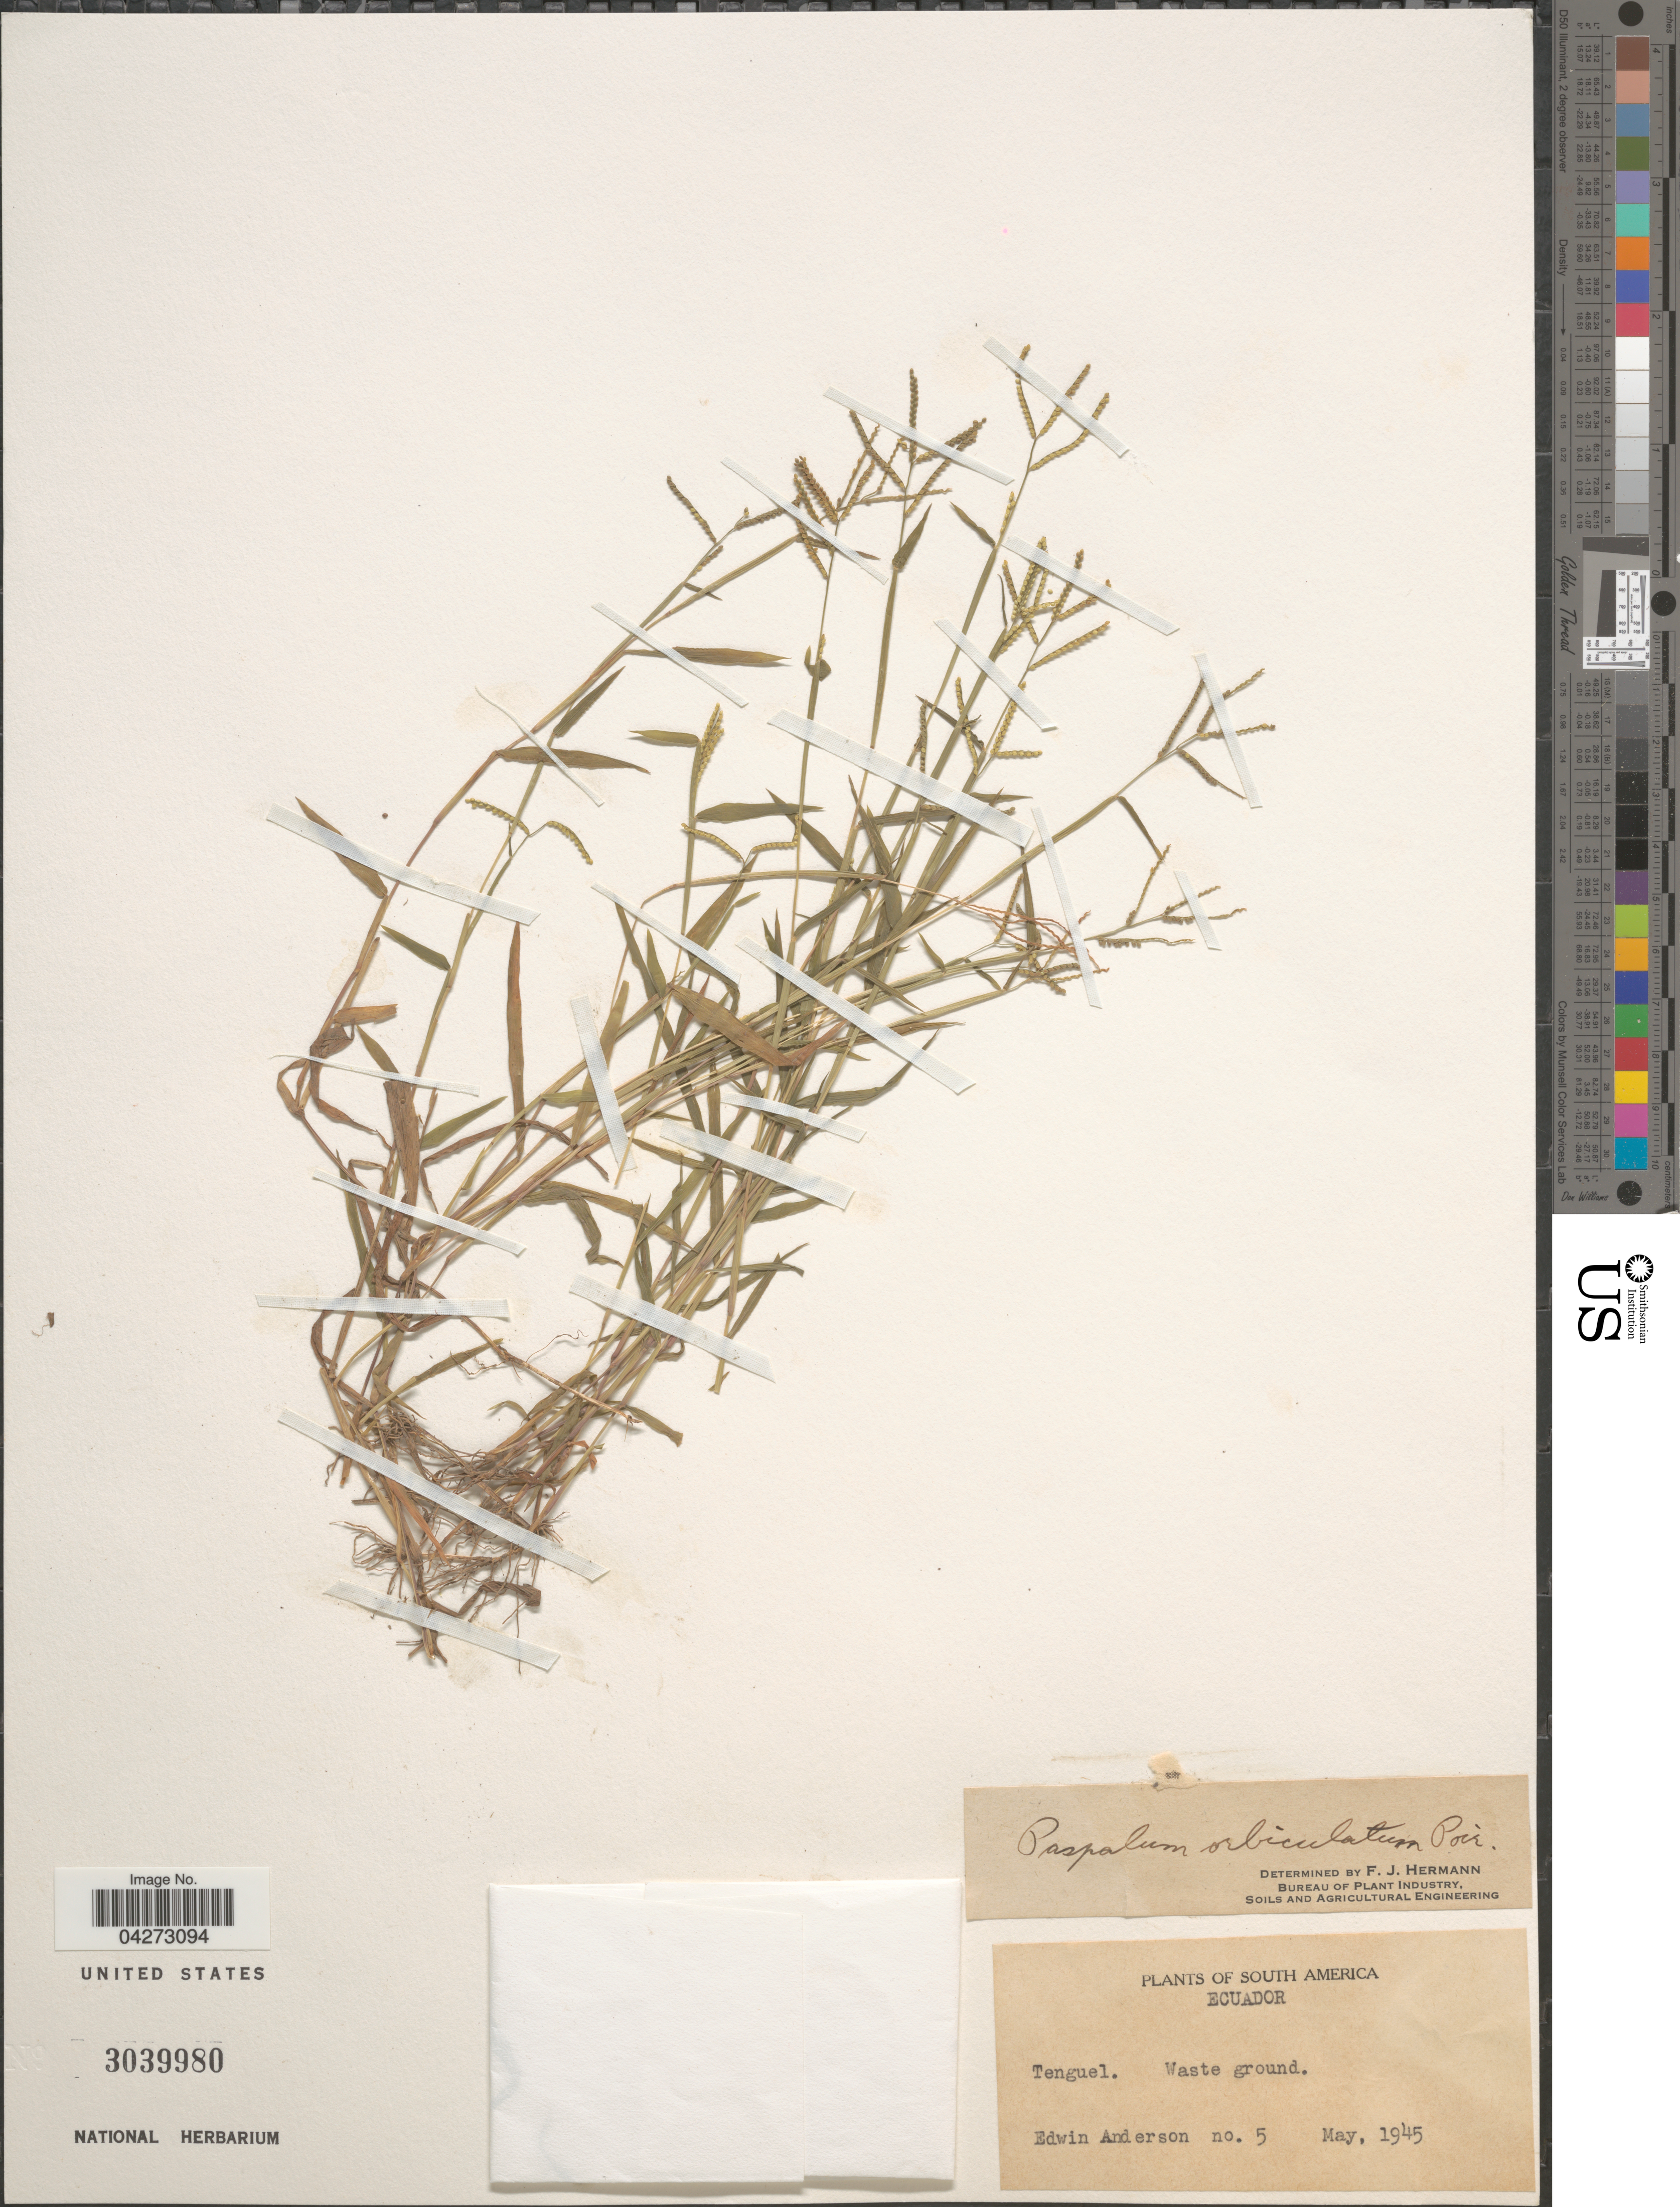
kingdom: Plantae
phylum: Tracheophyta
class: Liliopsida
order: Poales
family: Poaceae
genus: Paspalum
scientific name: Paspalum orbiculatum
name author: Poir.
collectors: E. Anderson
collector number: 5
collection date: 1945-05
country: Ecuador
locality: Tenguel.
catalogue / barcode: US 3039980